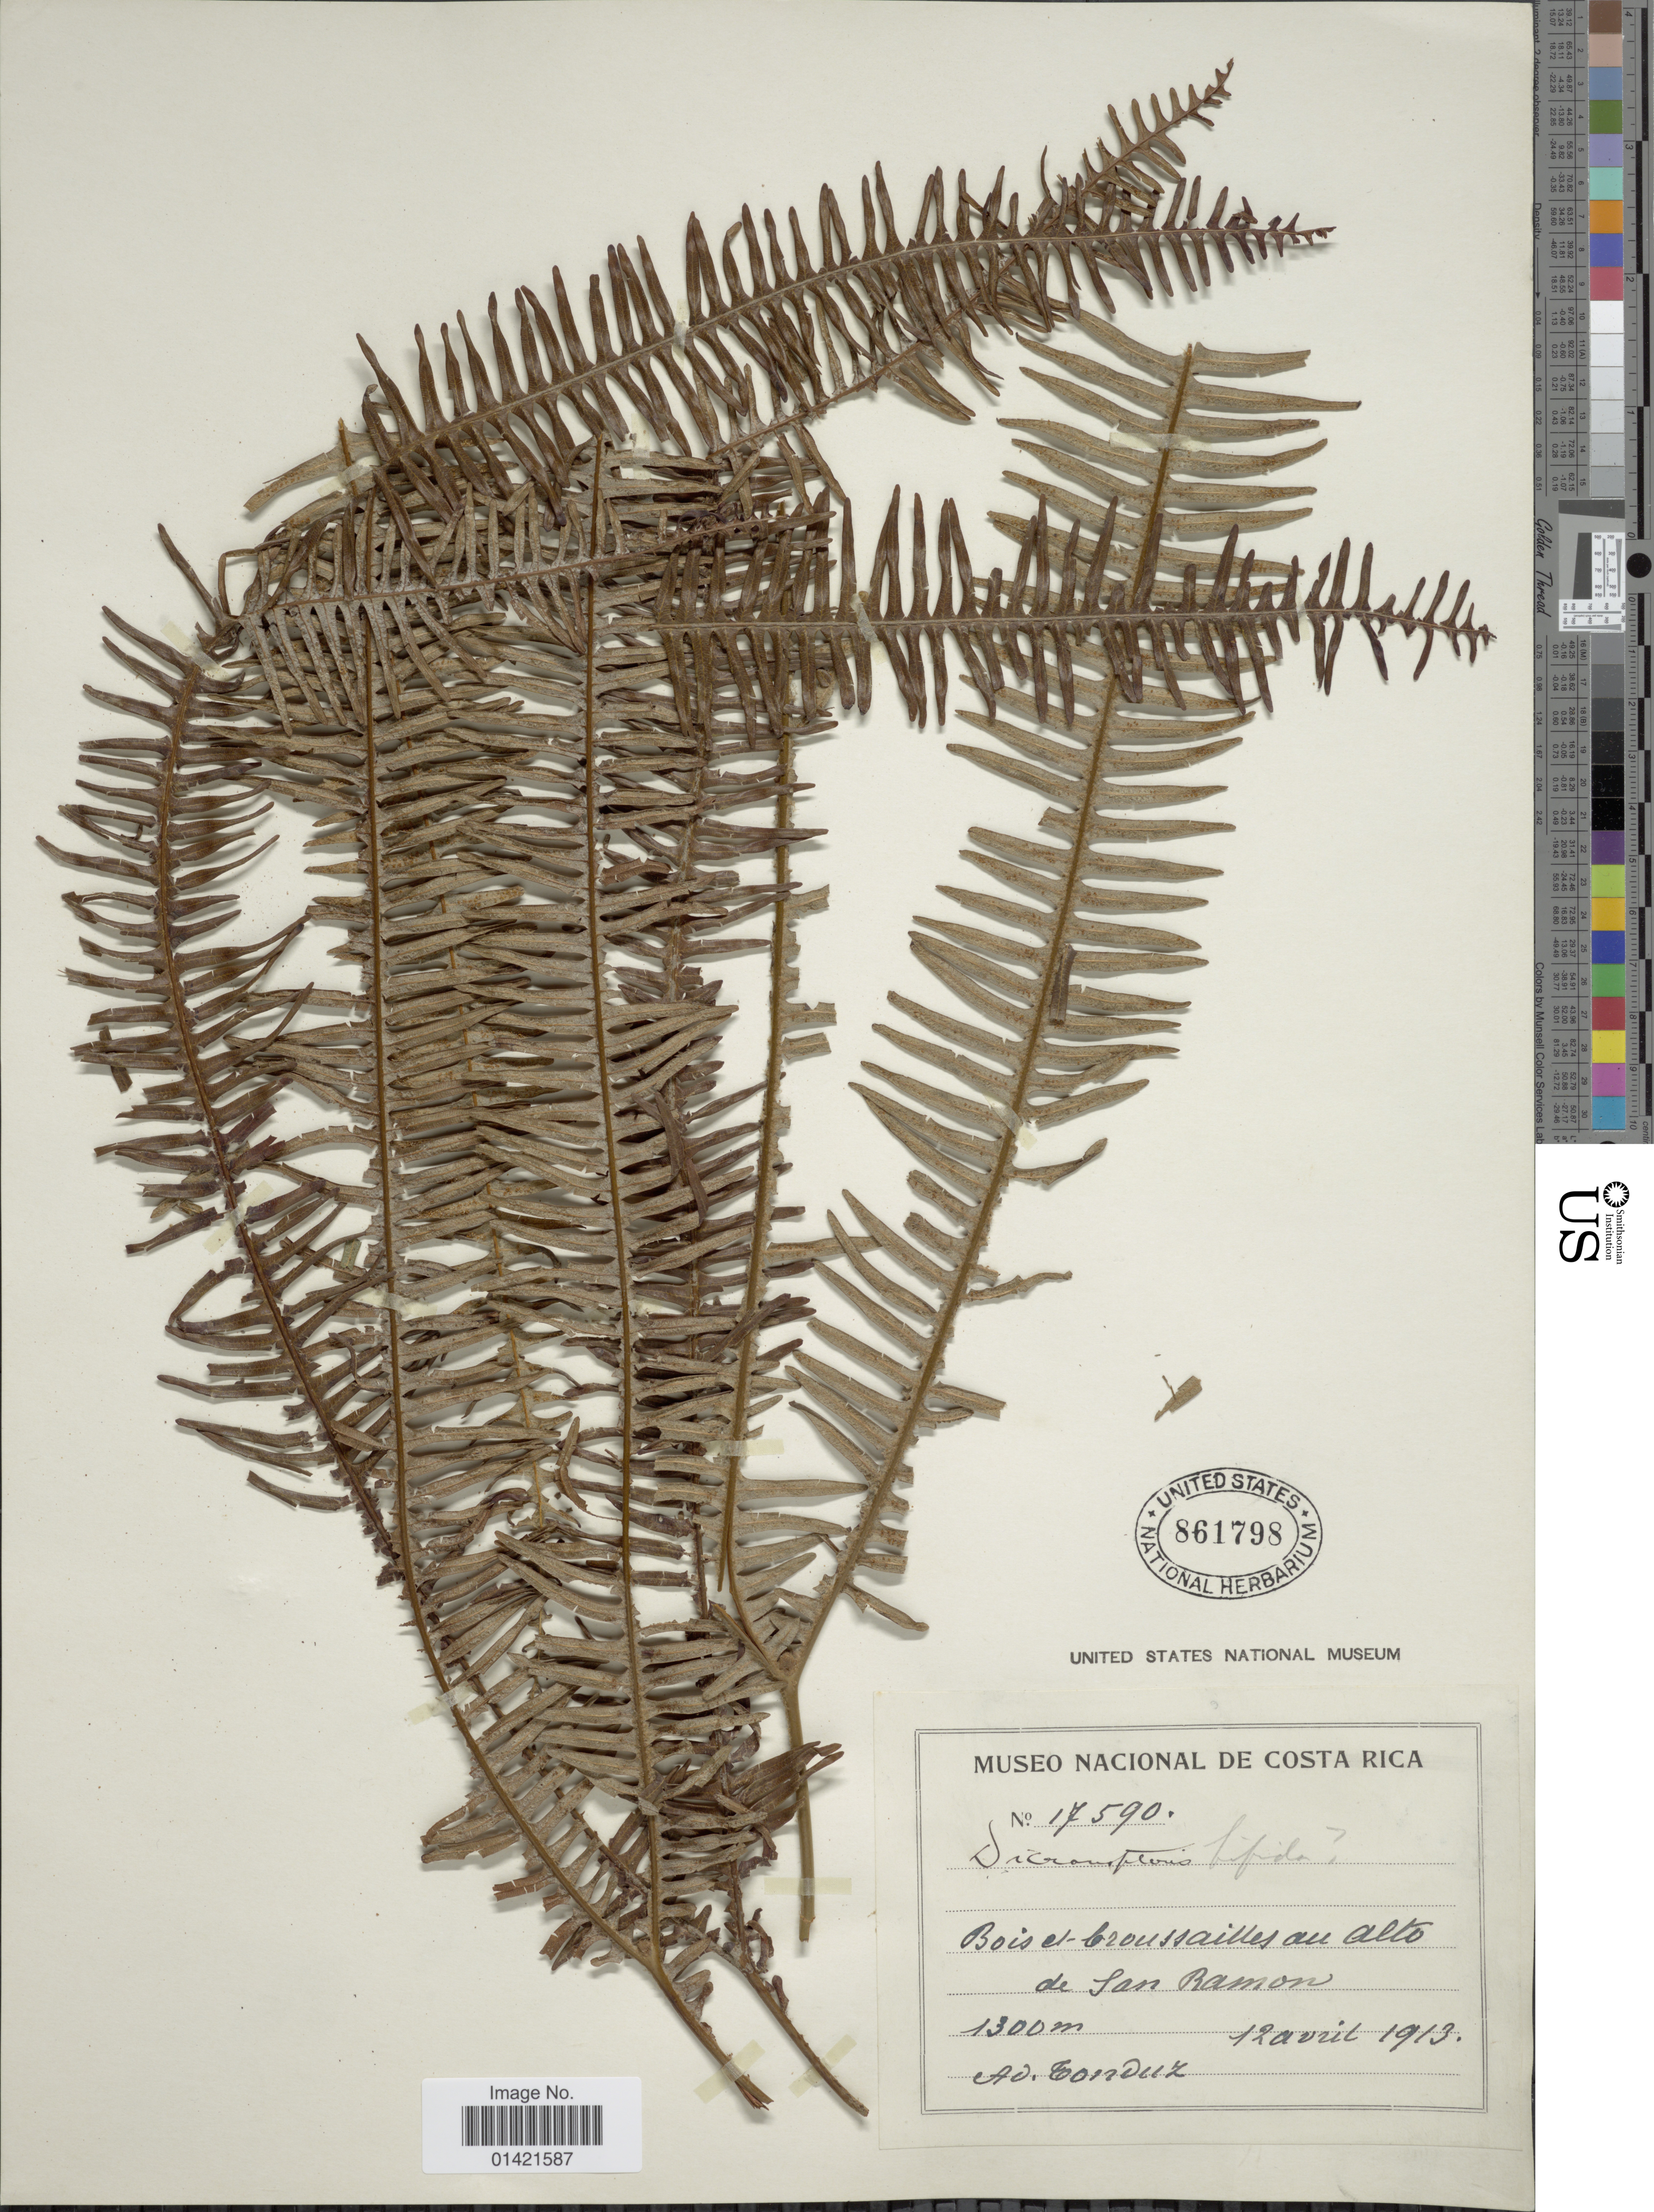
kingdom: Plantae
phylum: Tracheophyta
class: Polypodiopsida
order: Gleicheniales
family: Gleicheniaceae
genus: Sticherus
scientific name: Sticherus bifidus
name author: (Willd.) Ching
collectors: A. Tonduz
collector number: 17590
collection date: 1913-04-12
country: Costa Rica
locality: Bois et Croussailles au Alto de San Ramon.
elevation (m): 1300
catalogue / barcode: US 861798